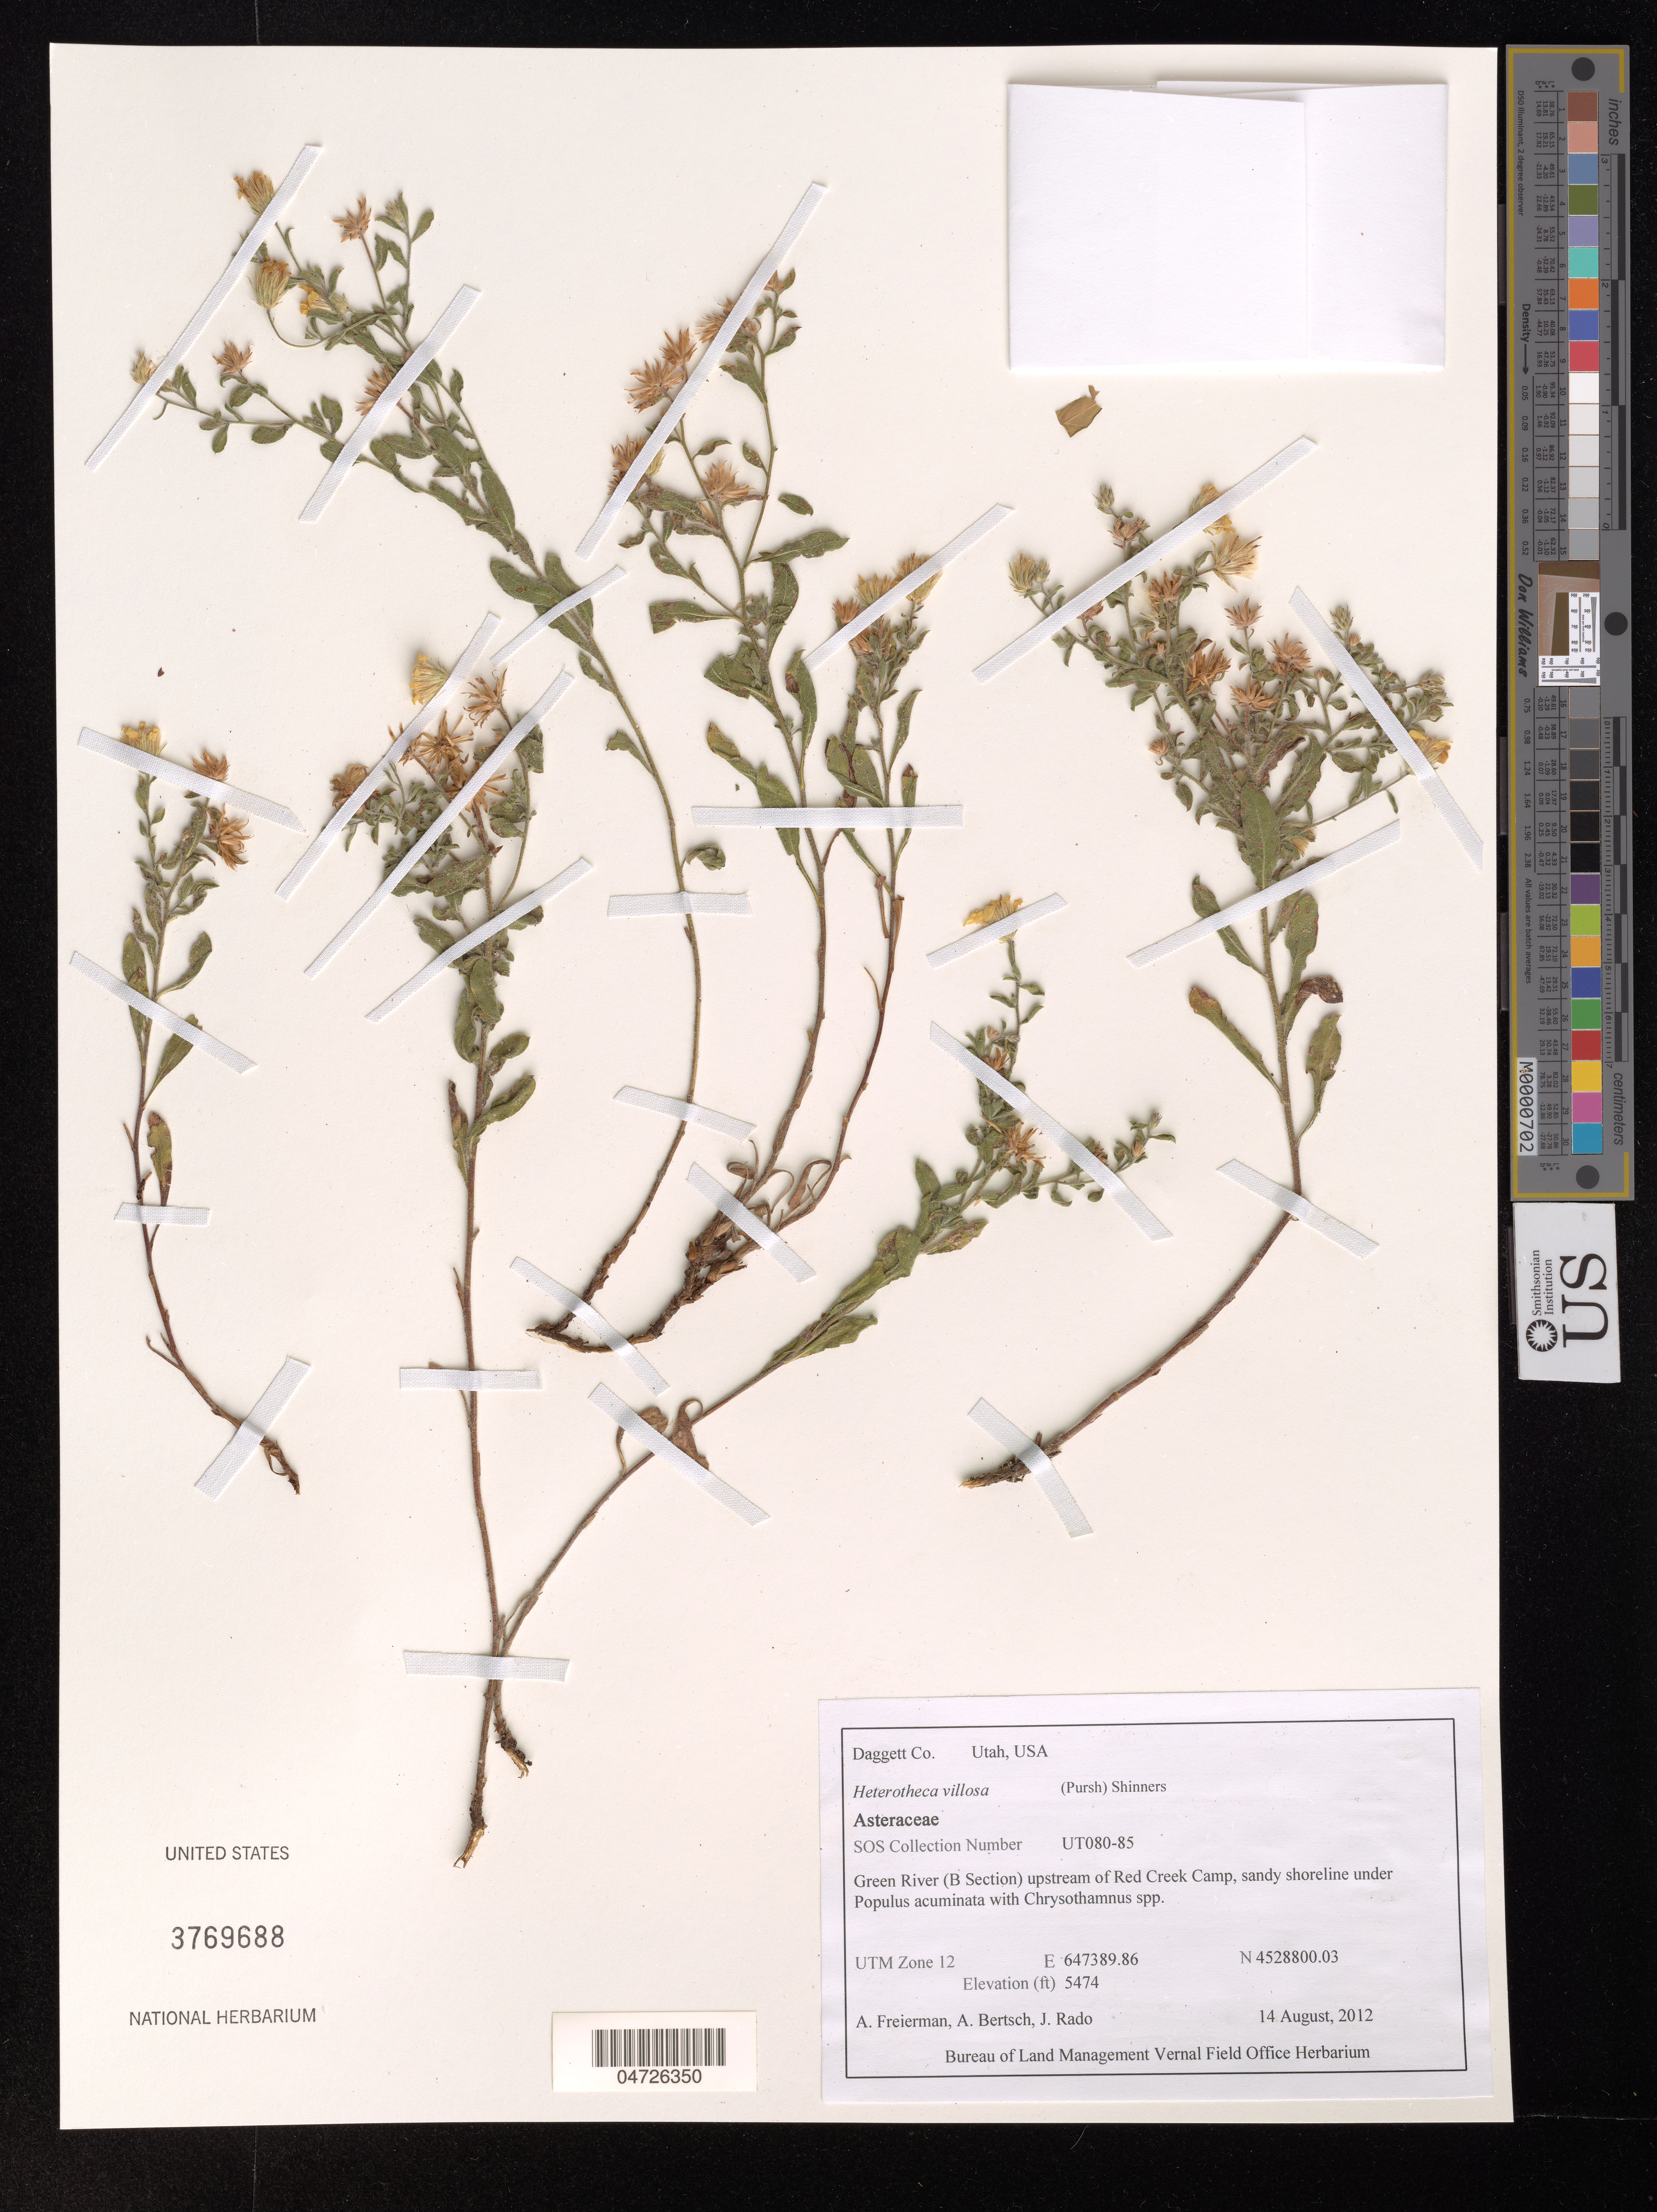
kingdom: Plantae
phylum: Tracheophyta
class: Magnoliopsida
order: Asterales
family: Asteraceae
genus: Heterotheca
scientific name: Heterotheca villosa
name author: (Pursh) Shinners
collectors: A. Freierman, A. Bertsch & J. Rado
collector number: UT080-85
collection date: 2012-08-14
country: United States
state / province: Utah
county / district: Daggett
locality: Daggett Co. Green River (B Section) upstream of Red Creek Camp. UTM Zone 12.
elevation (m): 1668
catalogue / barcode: US 3769688